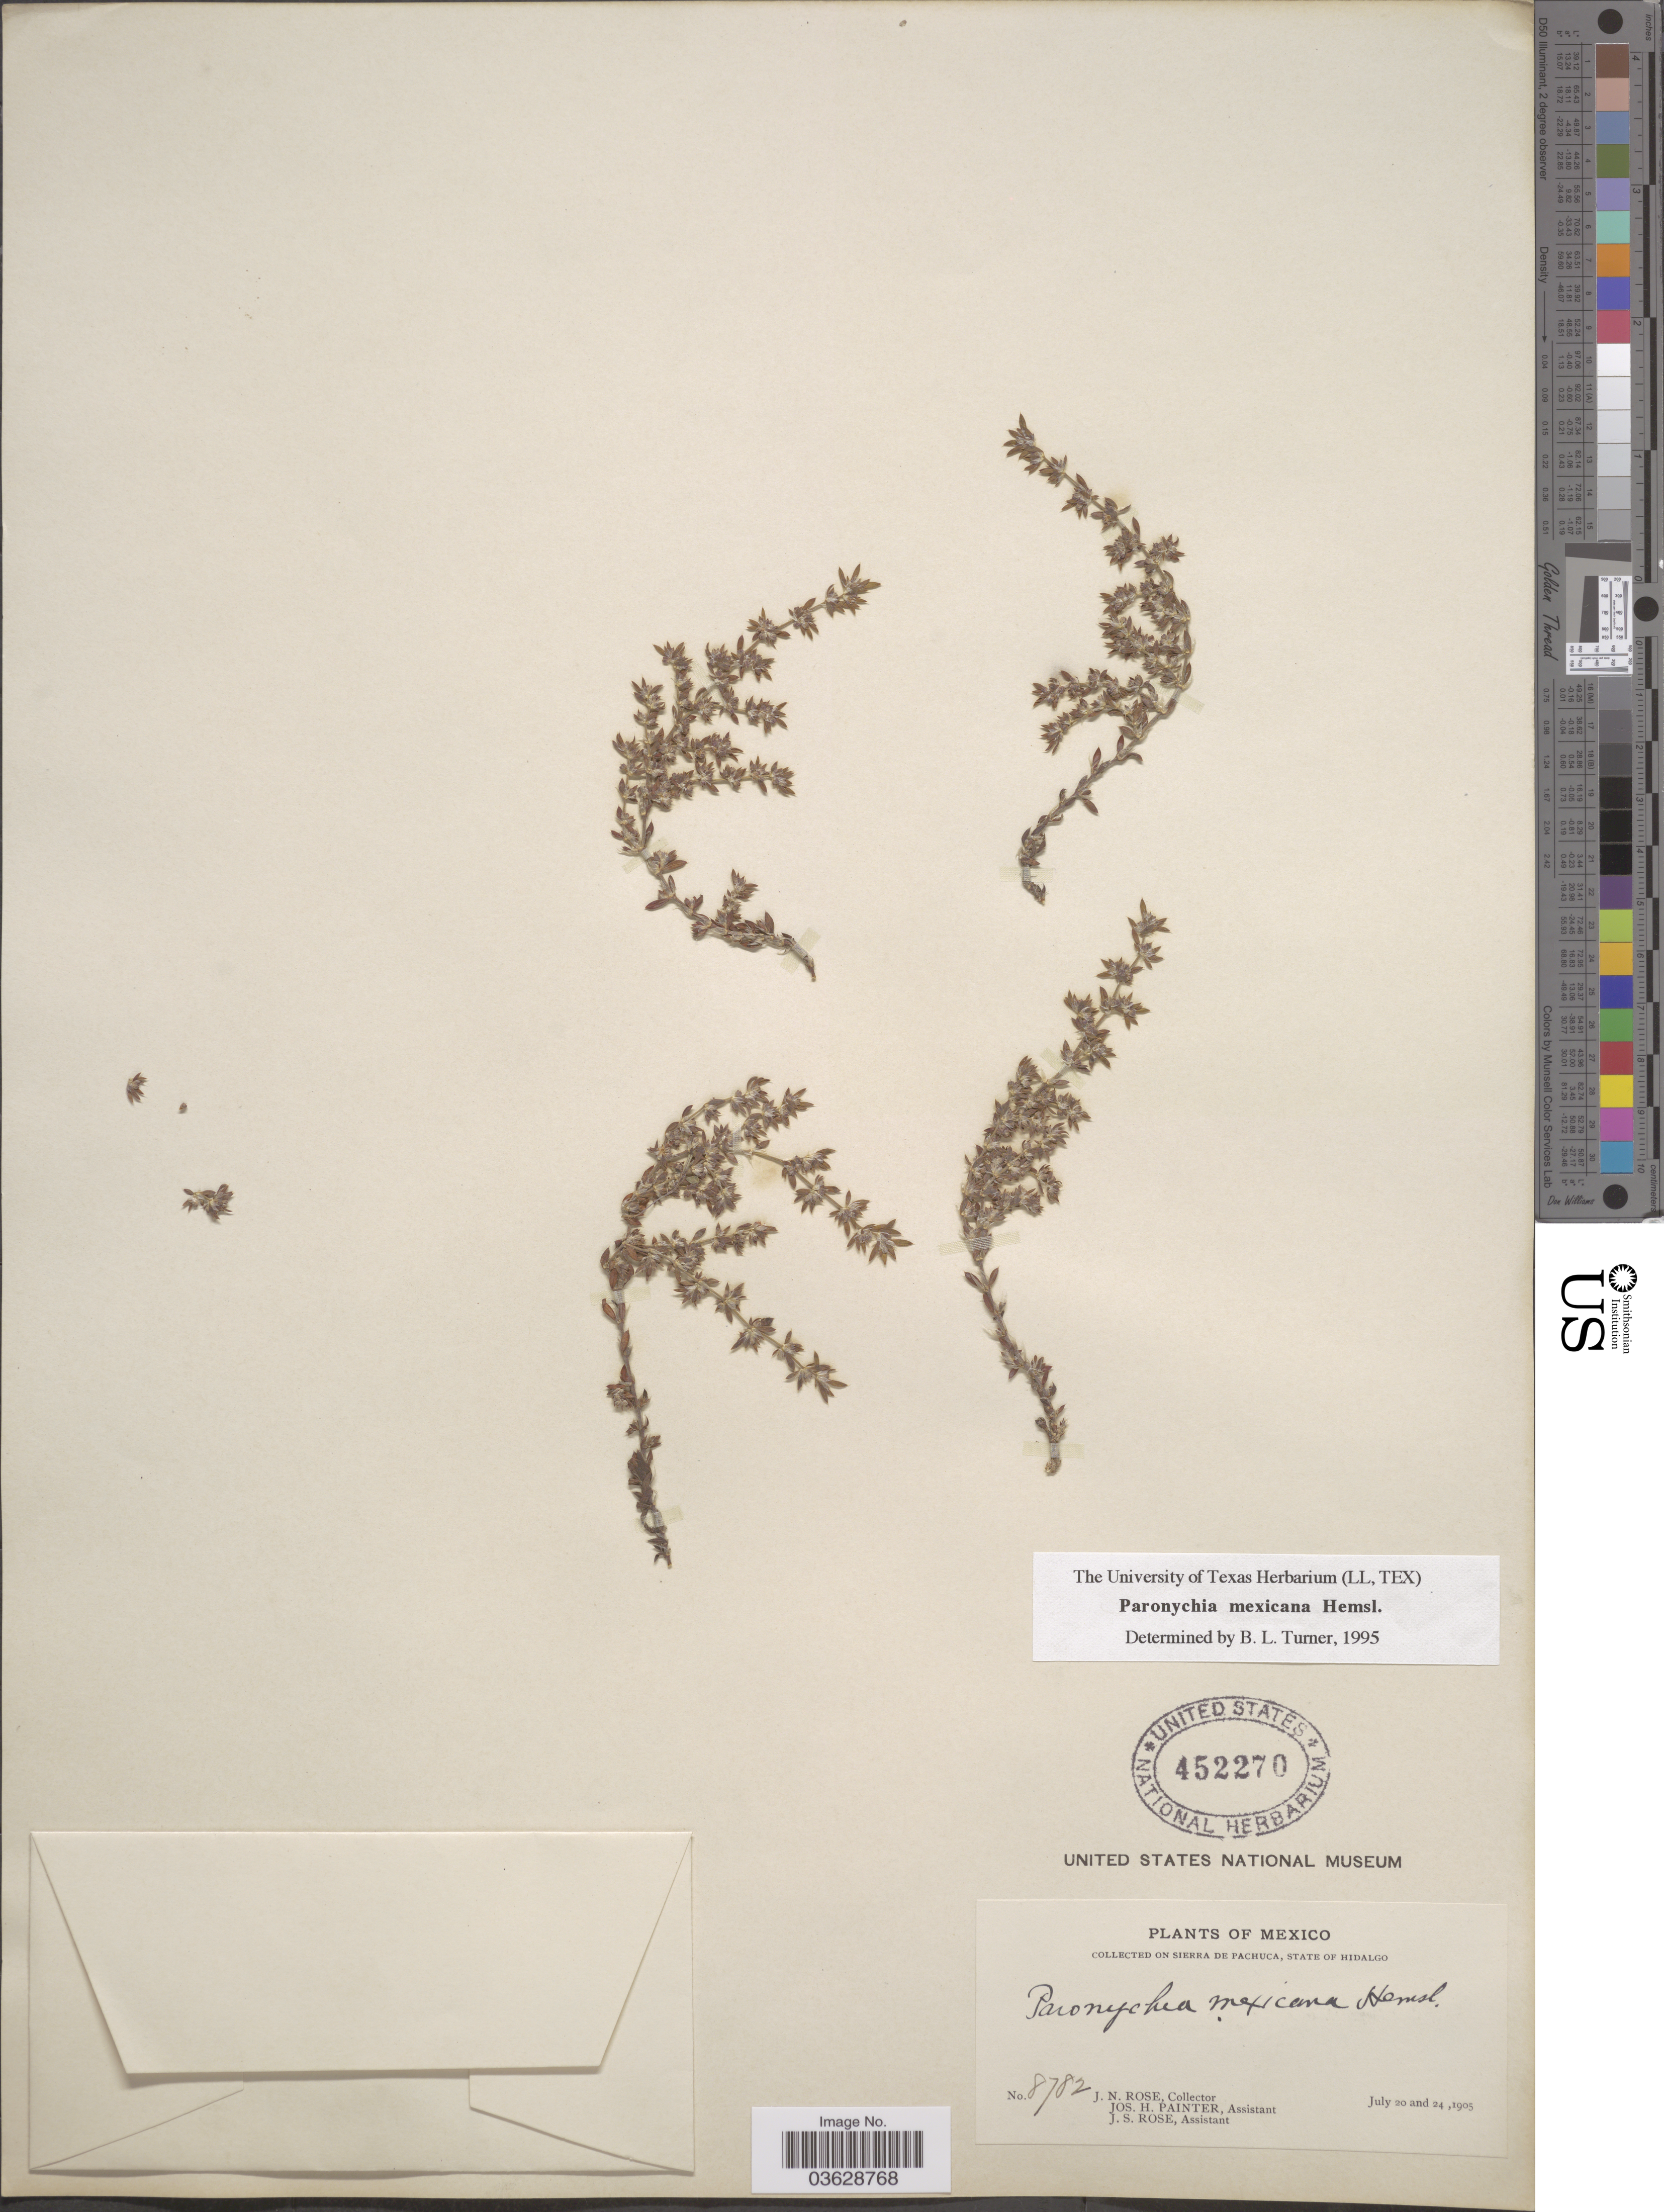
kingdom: Plantae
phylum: Tracheophyta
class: Magnoliopsida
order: Caryophyllales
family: Caryophyllaceae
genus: Paronychia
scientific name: Paronychia mexicana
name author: Hemsl.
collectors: J. N. Rose, J. H. Painter & J. S. Rose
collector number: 8782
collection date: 1905-07-20/1905-07-24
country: Mexico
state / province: Hidalgo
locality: On Sierra de Pachuca.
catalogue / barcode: US 452270